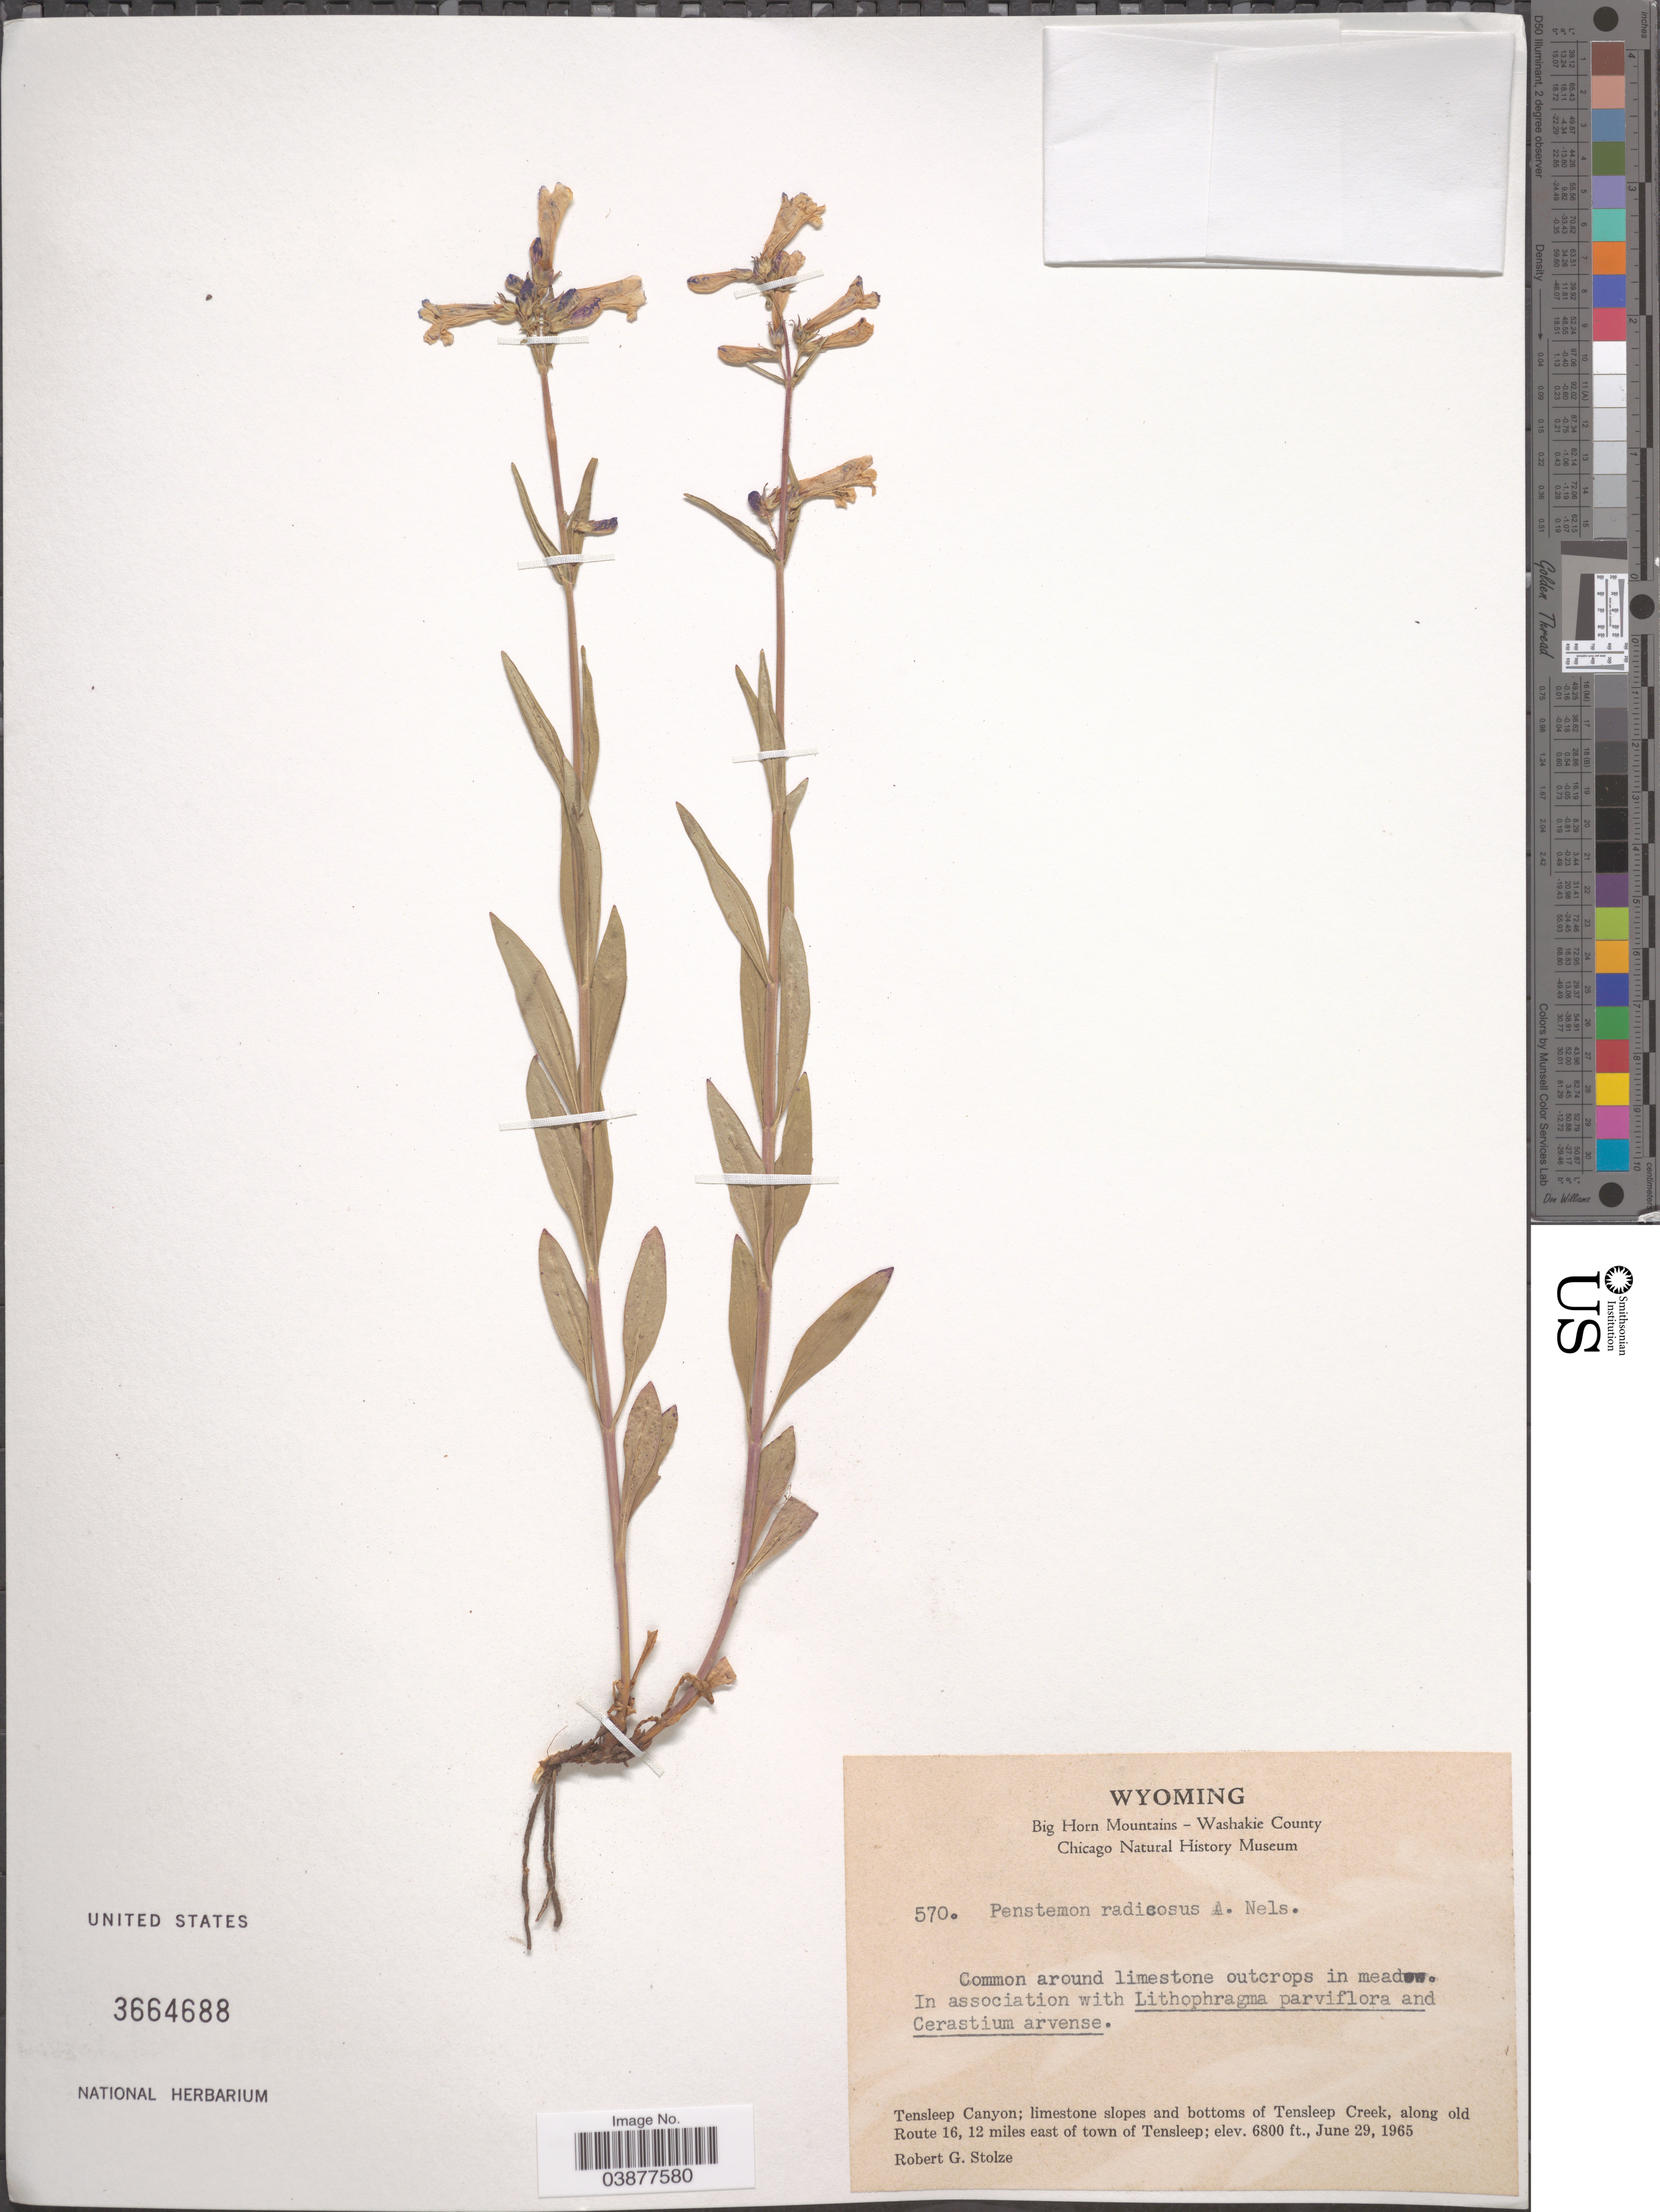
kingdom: Plantae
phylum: Tracheophyta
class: Magnoliopsida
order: Lamiales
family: Plantaginaceae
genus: Penstemon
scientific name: Penstemon radicosus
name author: A. Nelson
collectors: R. G. Stolze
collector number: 570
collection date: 1965-06-29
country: United States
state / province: Wyoming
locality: Big Horn Mountains - Washakie County. Tensleep Canyon; limestone slopes and bottoms of Tensleep Creek, along old Route 16, 12 miles east of town of Tensleep.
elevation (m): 2073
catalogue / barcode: US 3664688